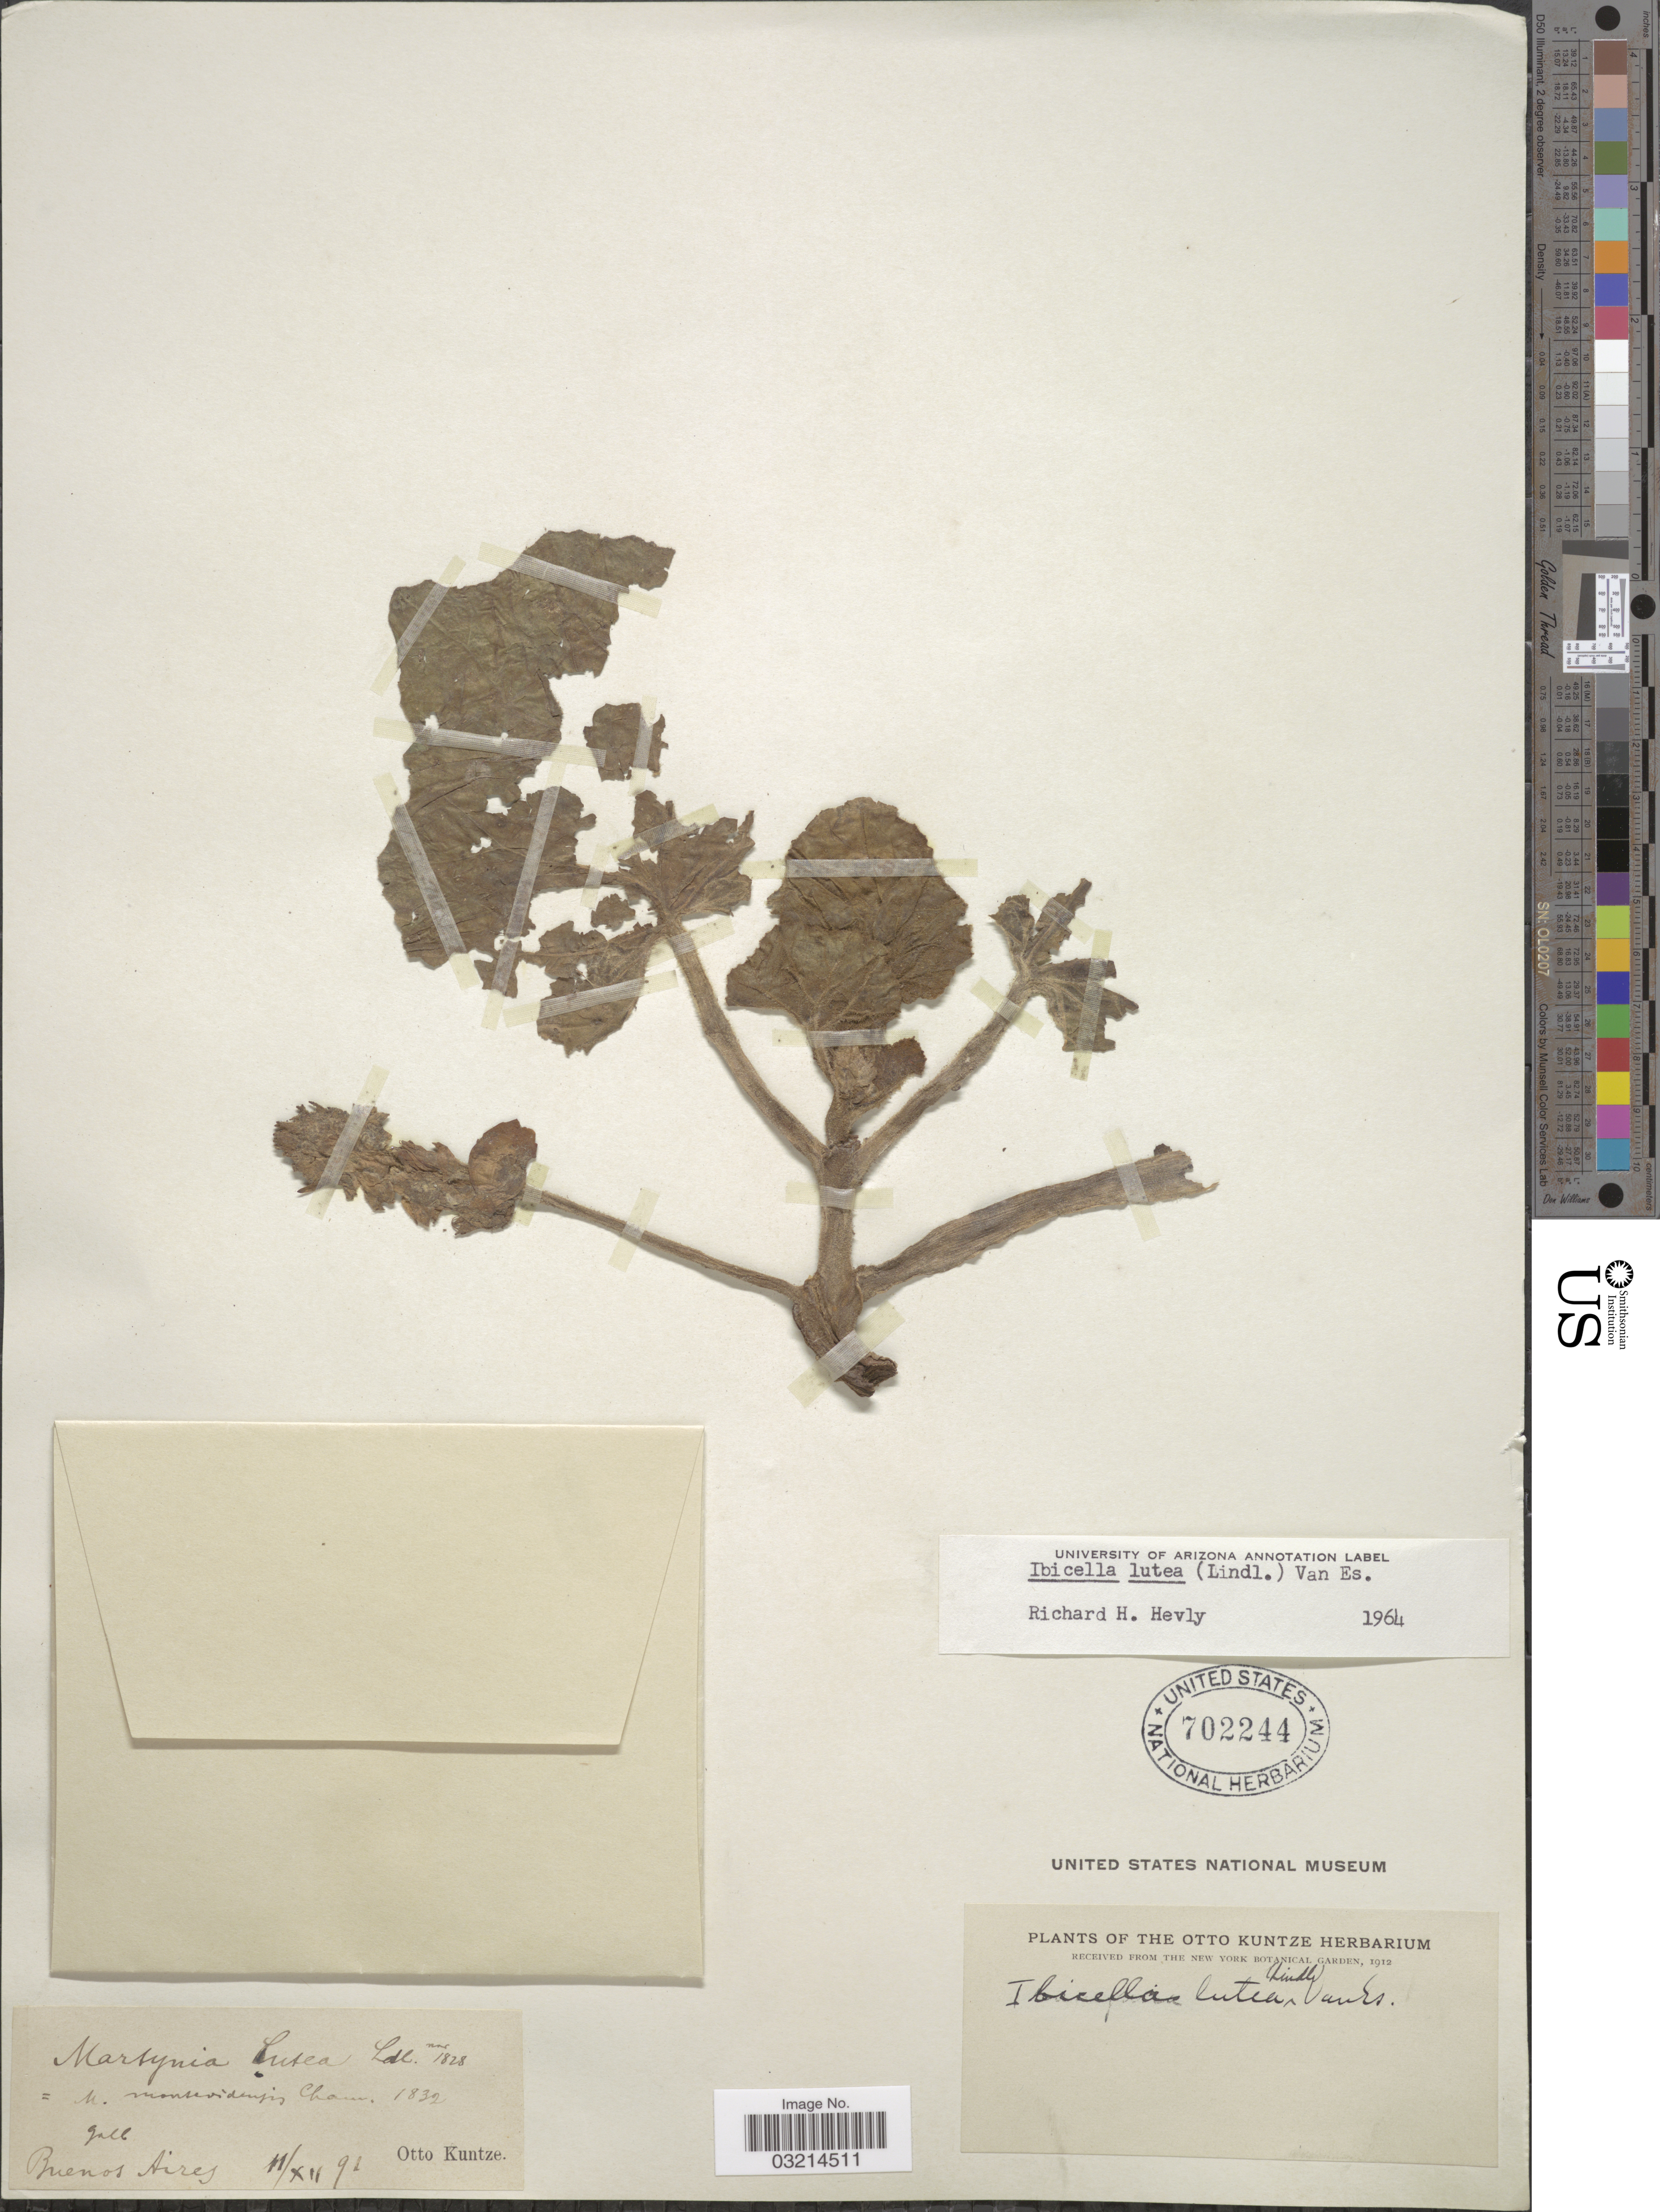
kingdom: Plantae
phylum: Tracheophyta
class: Magnoliopsida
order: Lamiales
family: Martyniaceae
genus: Ibicella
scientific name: Ibicella lutea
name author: (Lindl.) Van Eselt.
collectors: C.E.O. Kuntze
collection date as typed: Transcribed d/m/y: 11/12/91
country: Argentina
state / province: Buenos Aires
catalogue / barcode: US 702244